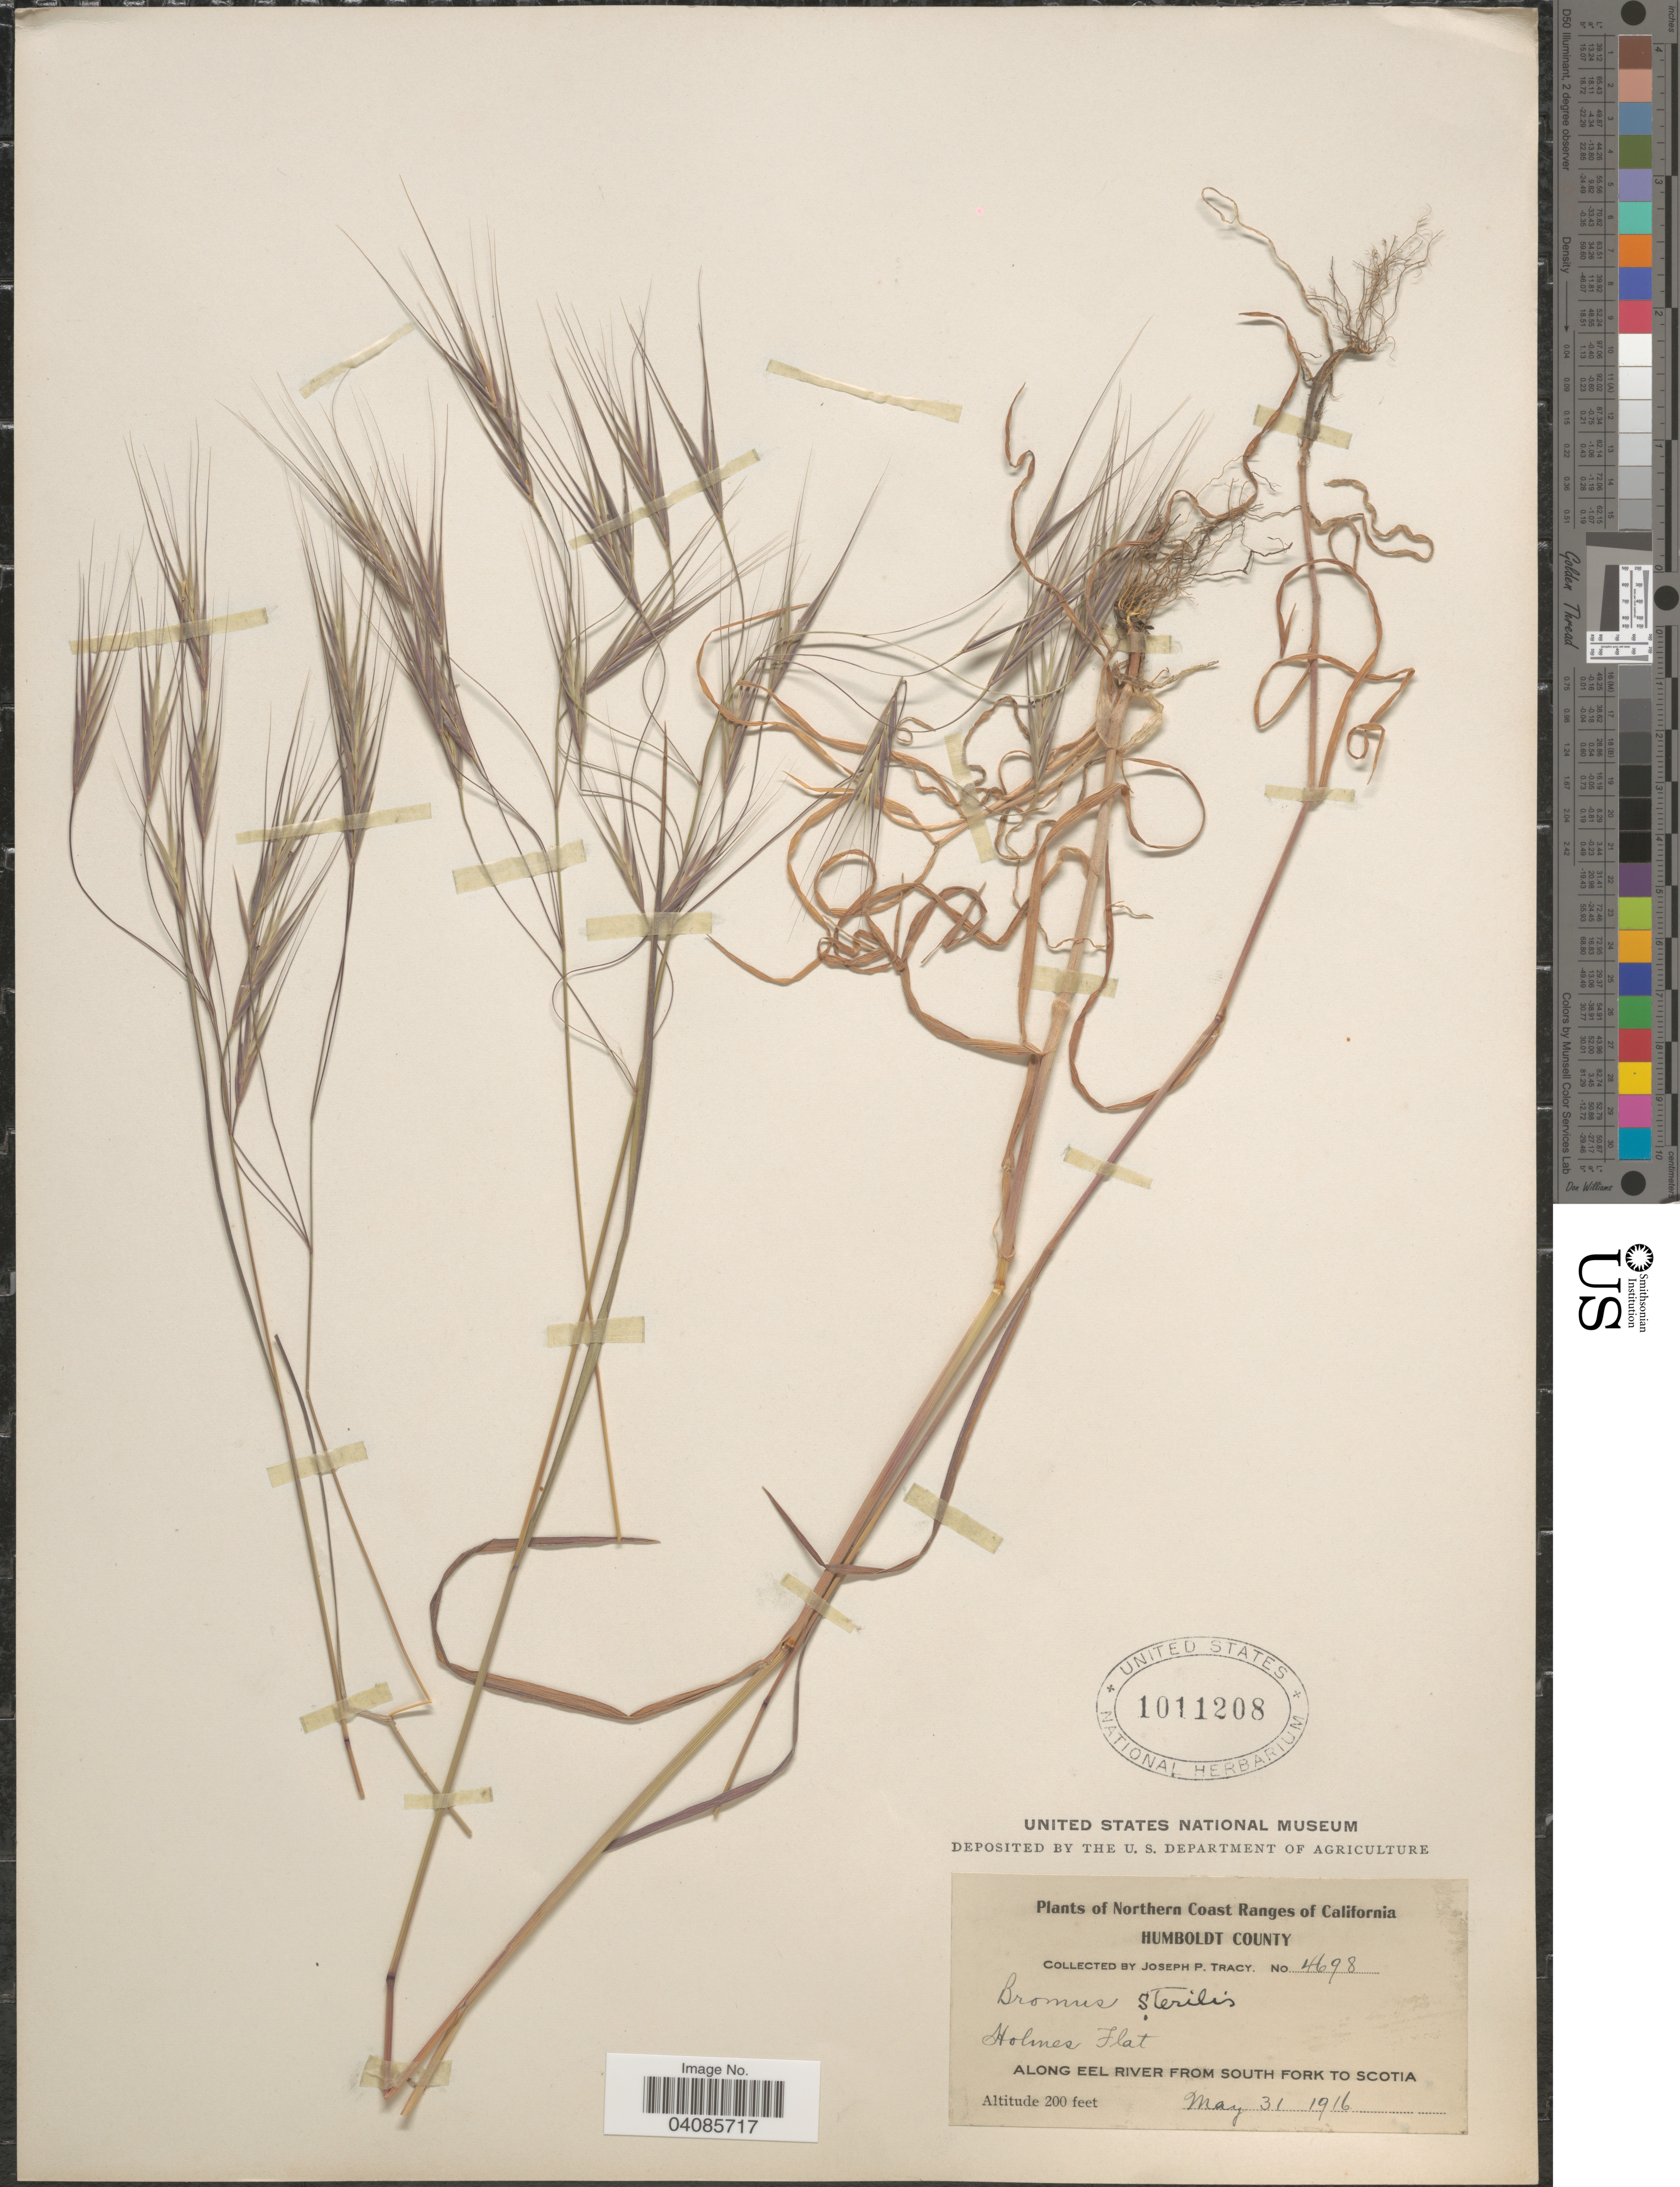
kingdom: Plantae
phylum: Tracheophyta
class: Liliopsida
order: Poales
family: Poaceae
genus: Bromus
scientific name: Bromus sterilis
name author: L.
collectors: J. Tracy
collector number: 4698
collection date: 1916-05-31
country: United States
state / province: California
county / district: Humboldt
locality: Northern Coast Ranges of California. Humboldt County. Holmes Flat. Along Eel River from South Fork to Scotia.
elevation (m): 61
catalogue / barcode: US 1011208